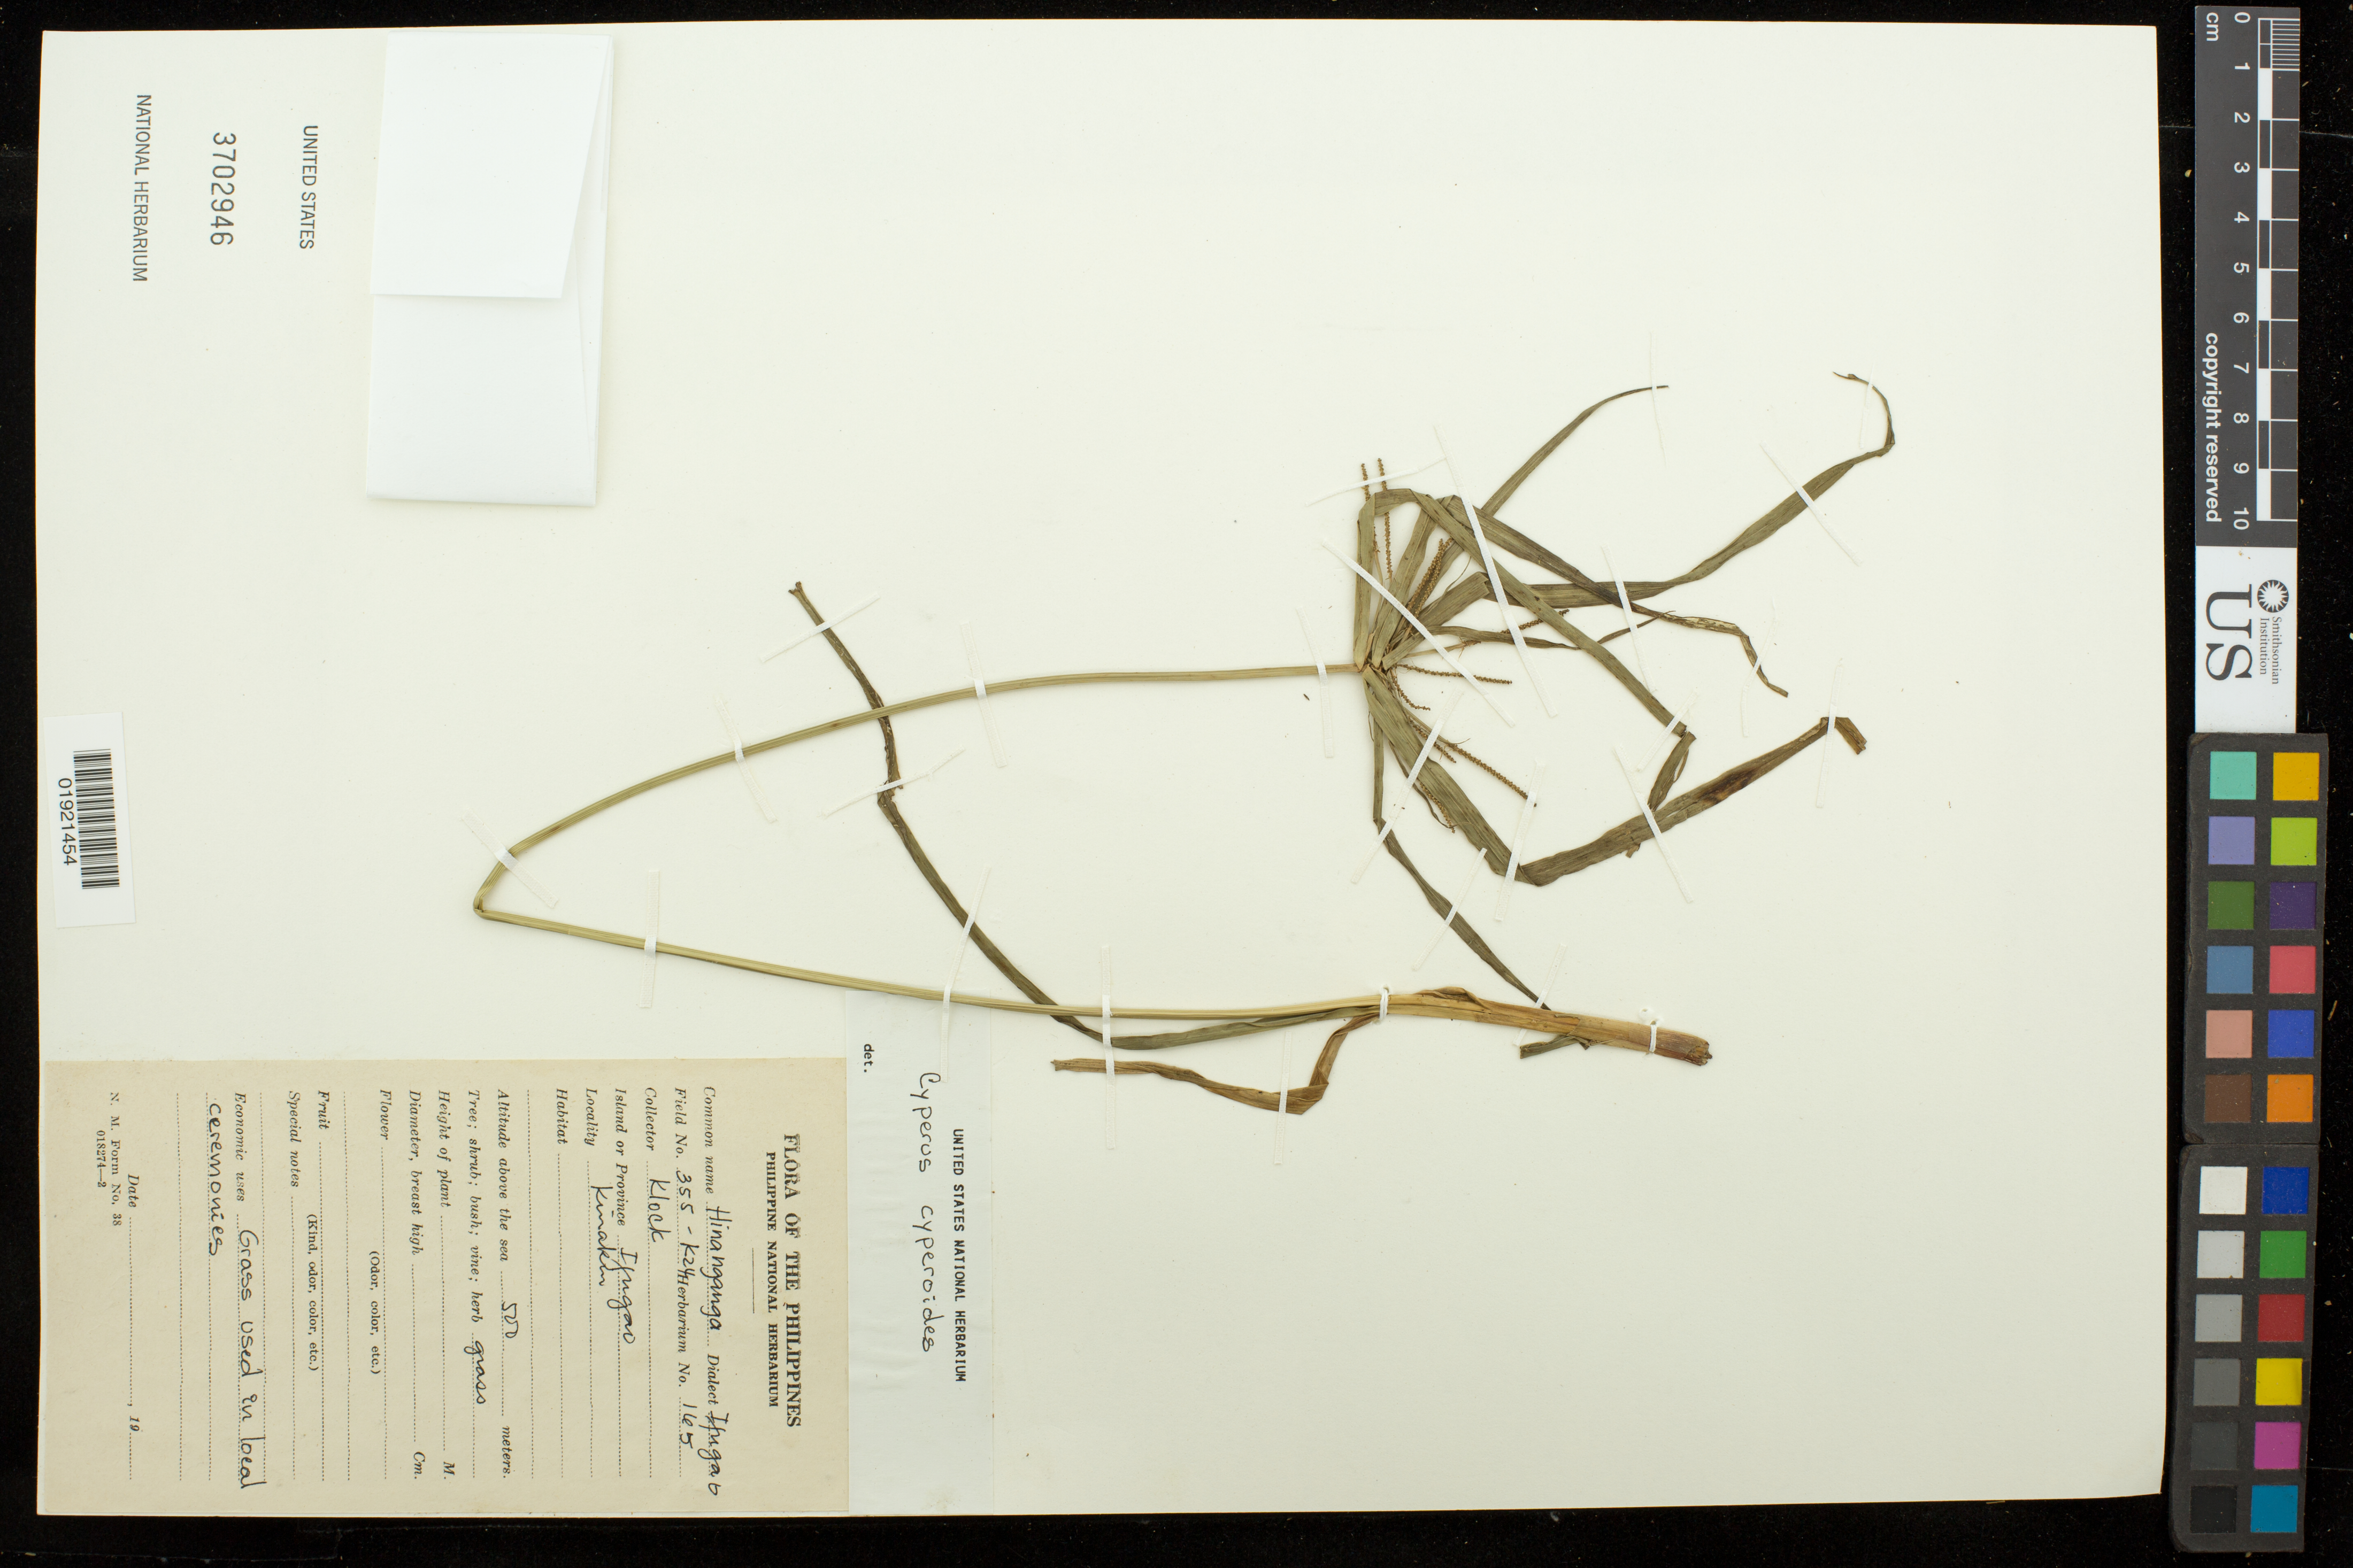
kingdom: Plantae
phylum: Tracheophyta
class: Liliopsida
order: Poales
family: Cyperaceae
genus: Cyperus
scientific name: Cyperus cyperoides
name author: (L.) Kuntze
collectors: Klock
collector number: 355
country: Philippines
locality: Ifugao, Kinakin.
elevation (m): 500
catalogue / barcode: US 3702946